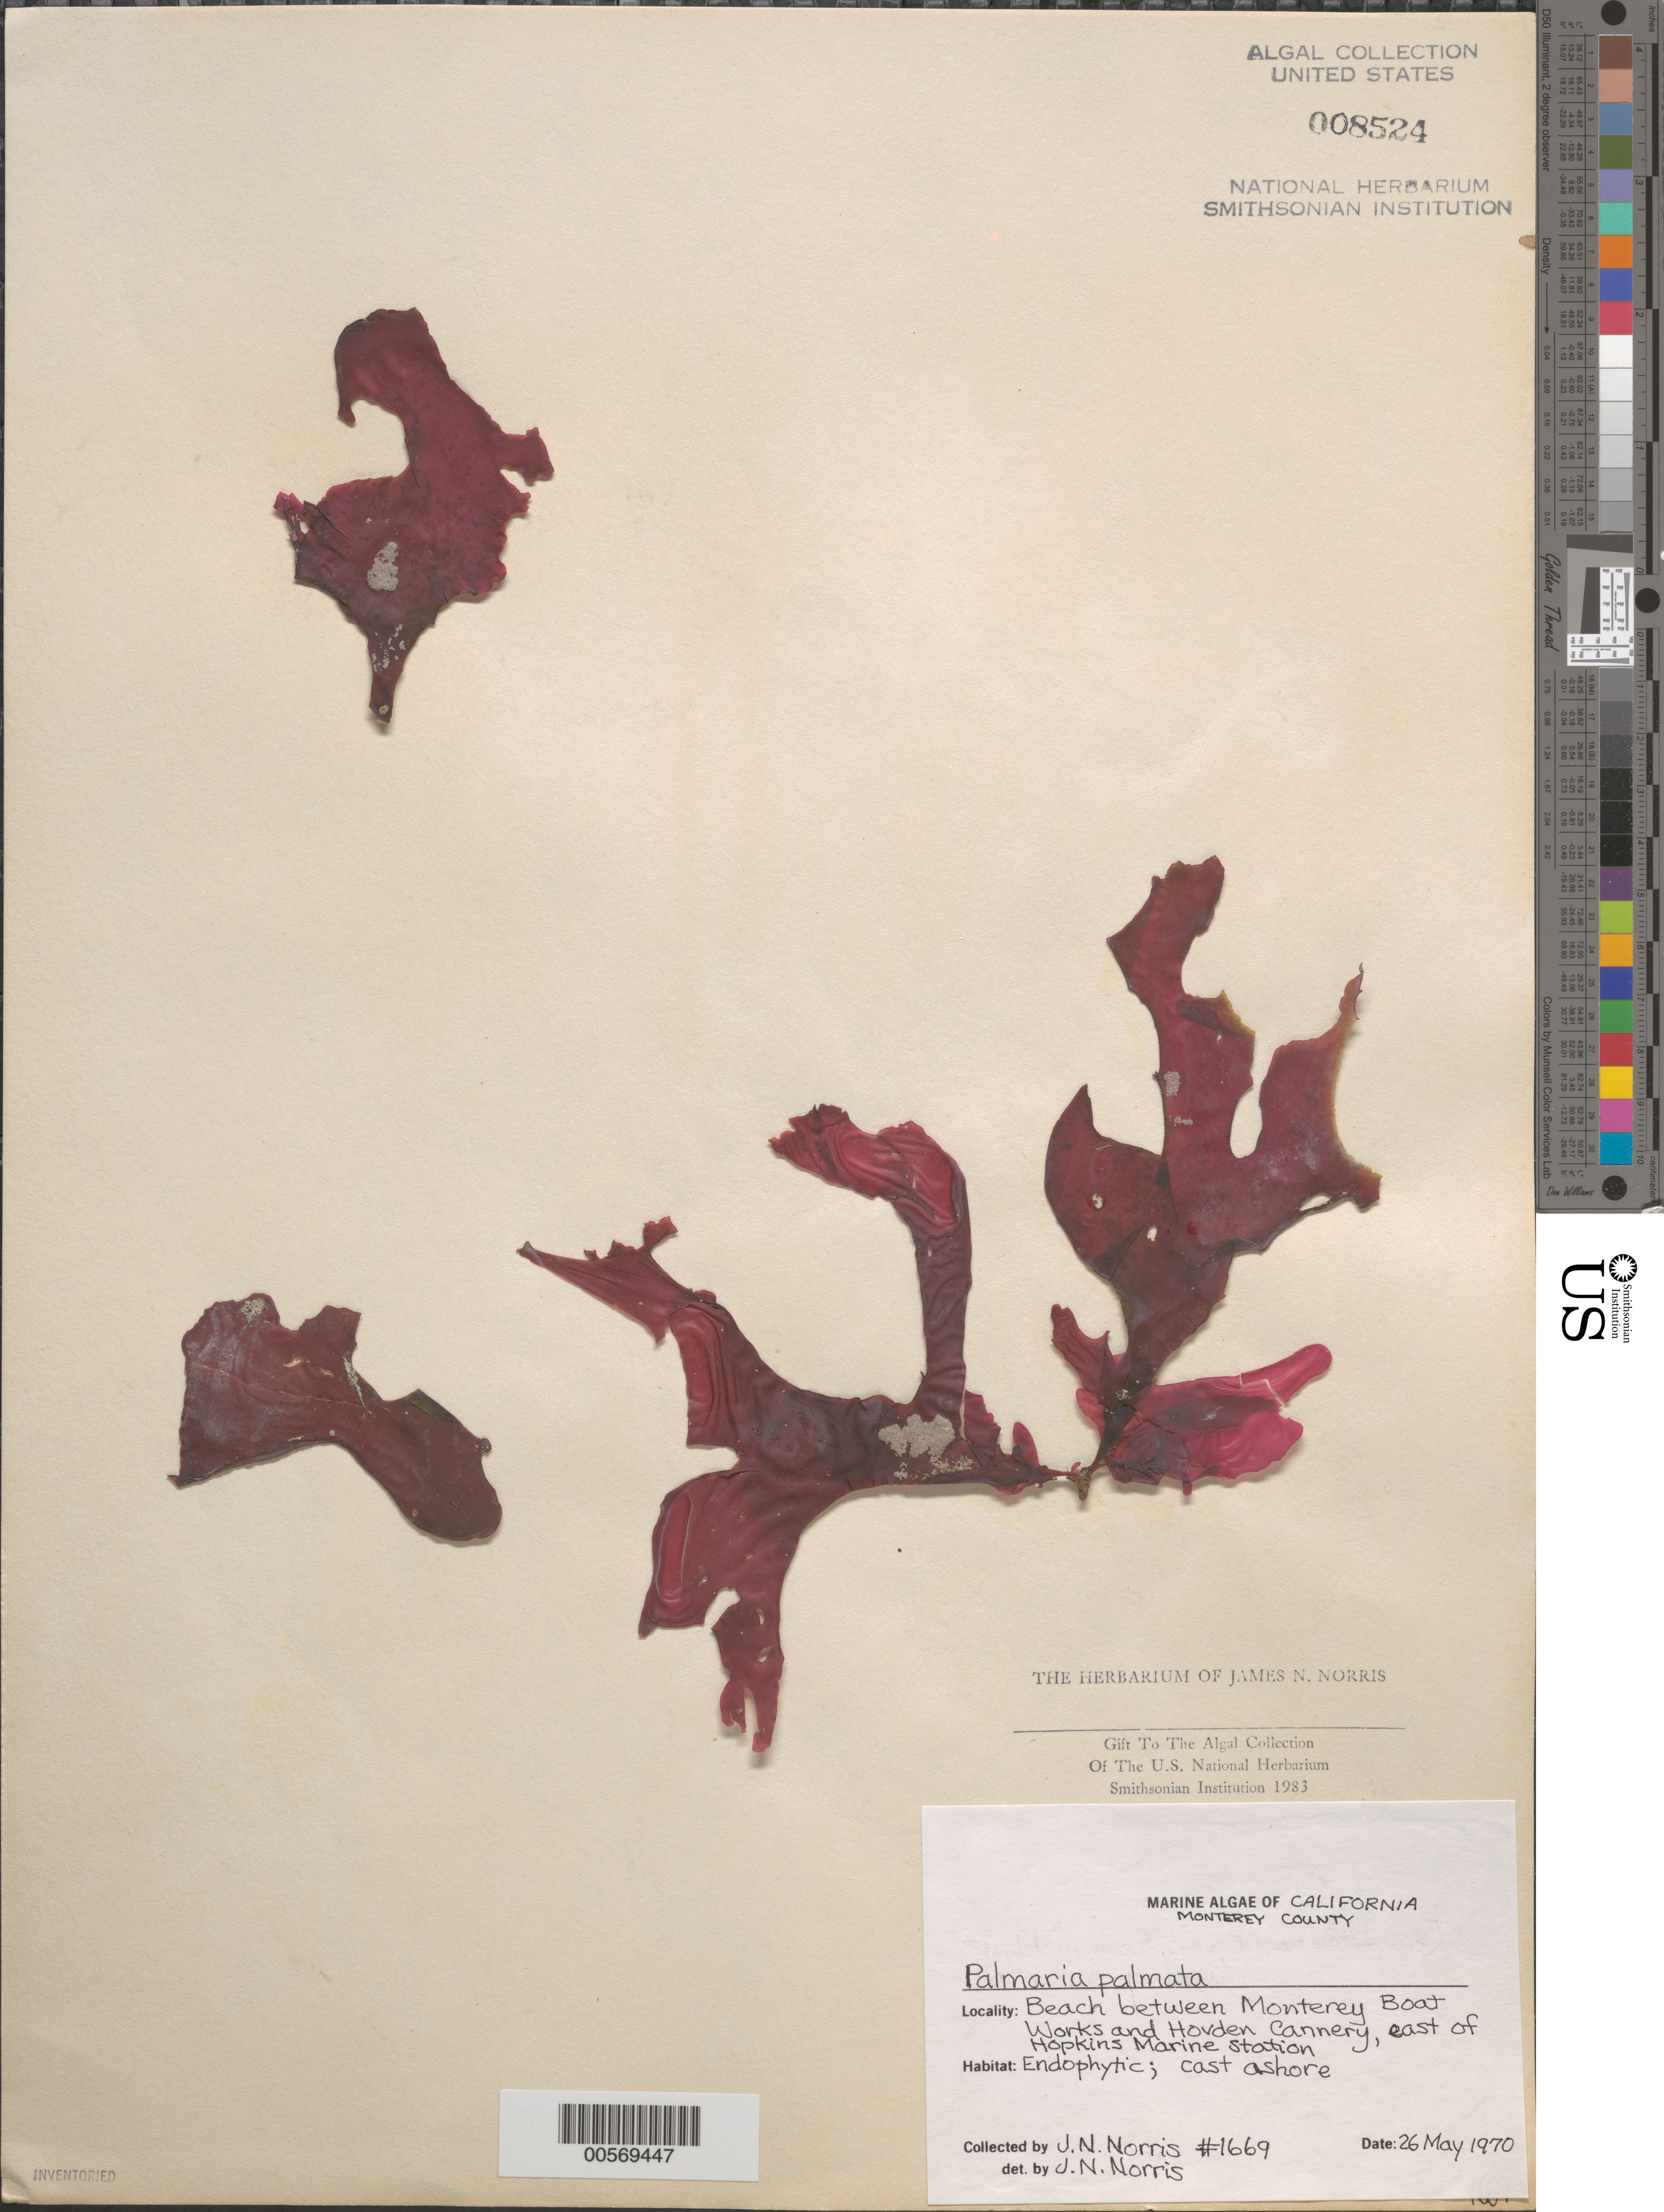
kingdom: Plantae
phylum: Rhodophyta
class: Florideophyceae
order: Palmariales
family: Palmariaceae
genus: Palmaria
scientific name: Palmaria palmata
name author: (L.) F. Weber & D. Mohr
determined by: Norris, James N.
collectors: J. N. Norris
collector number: JN-1669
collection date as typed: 26 May 1970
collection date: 1970-05-26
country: United States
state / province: California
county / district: Monterey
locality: Pacific Grove, east of Hopkins Marine Station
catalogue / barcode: US 8524